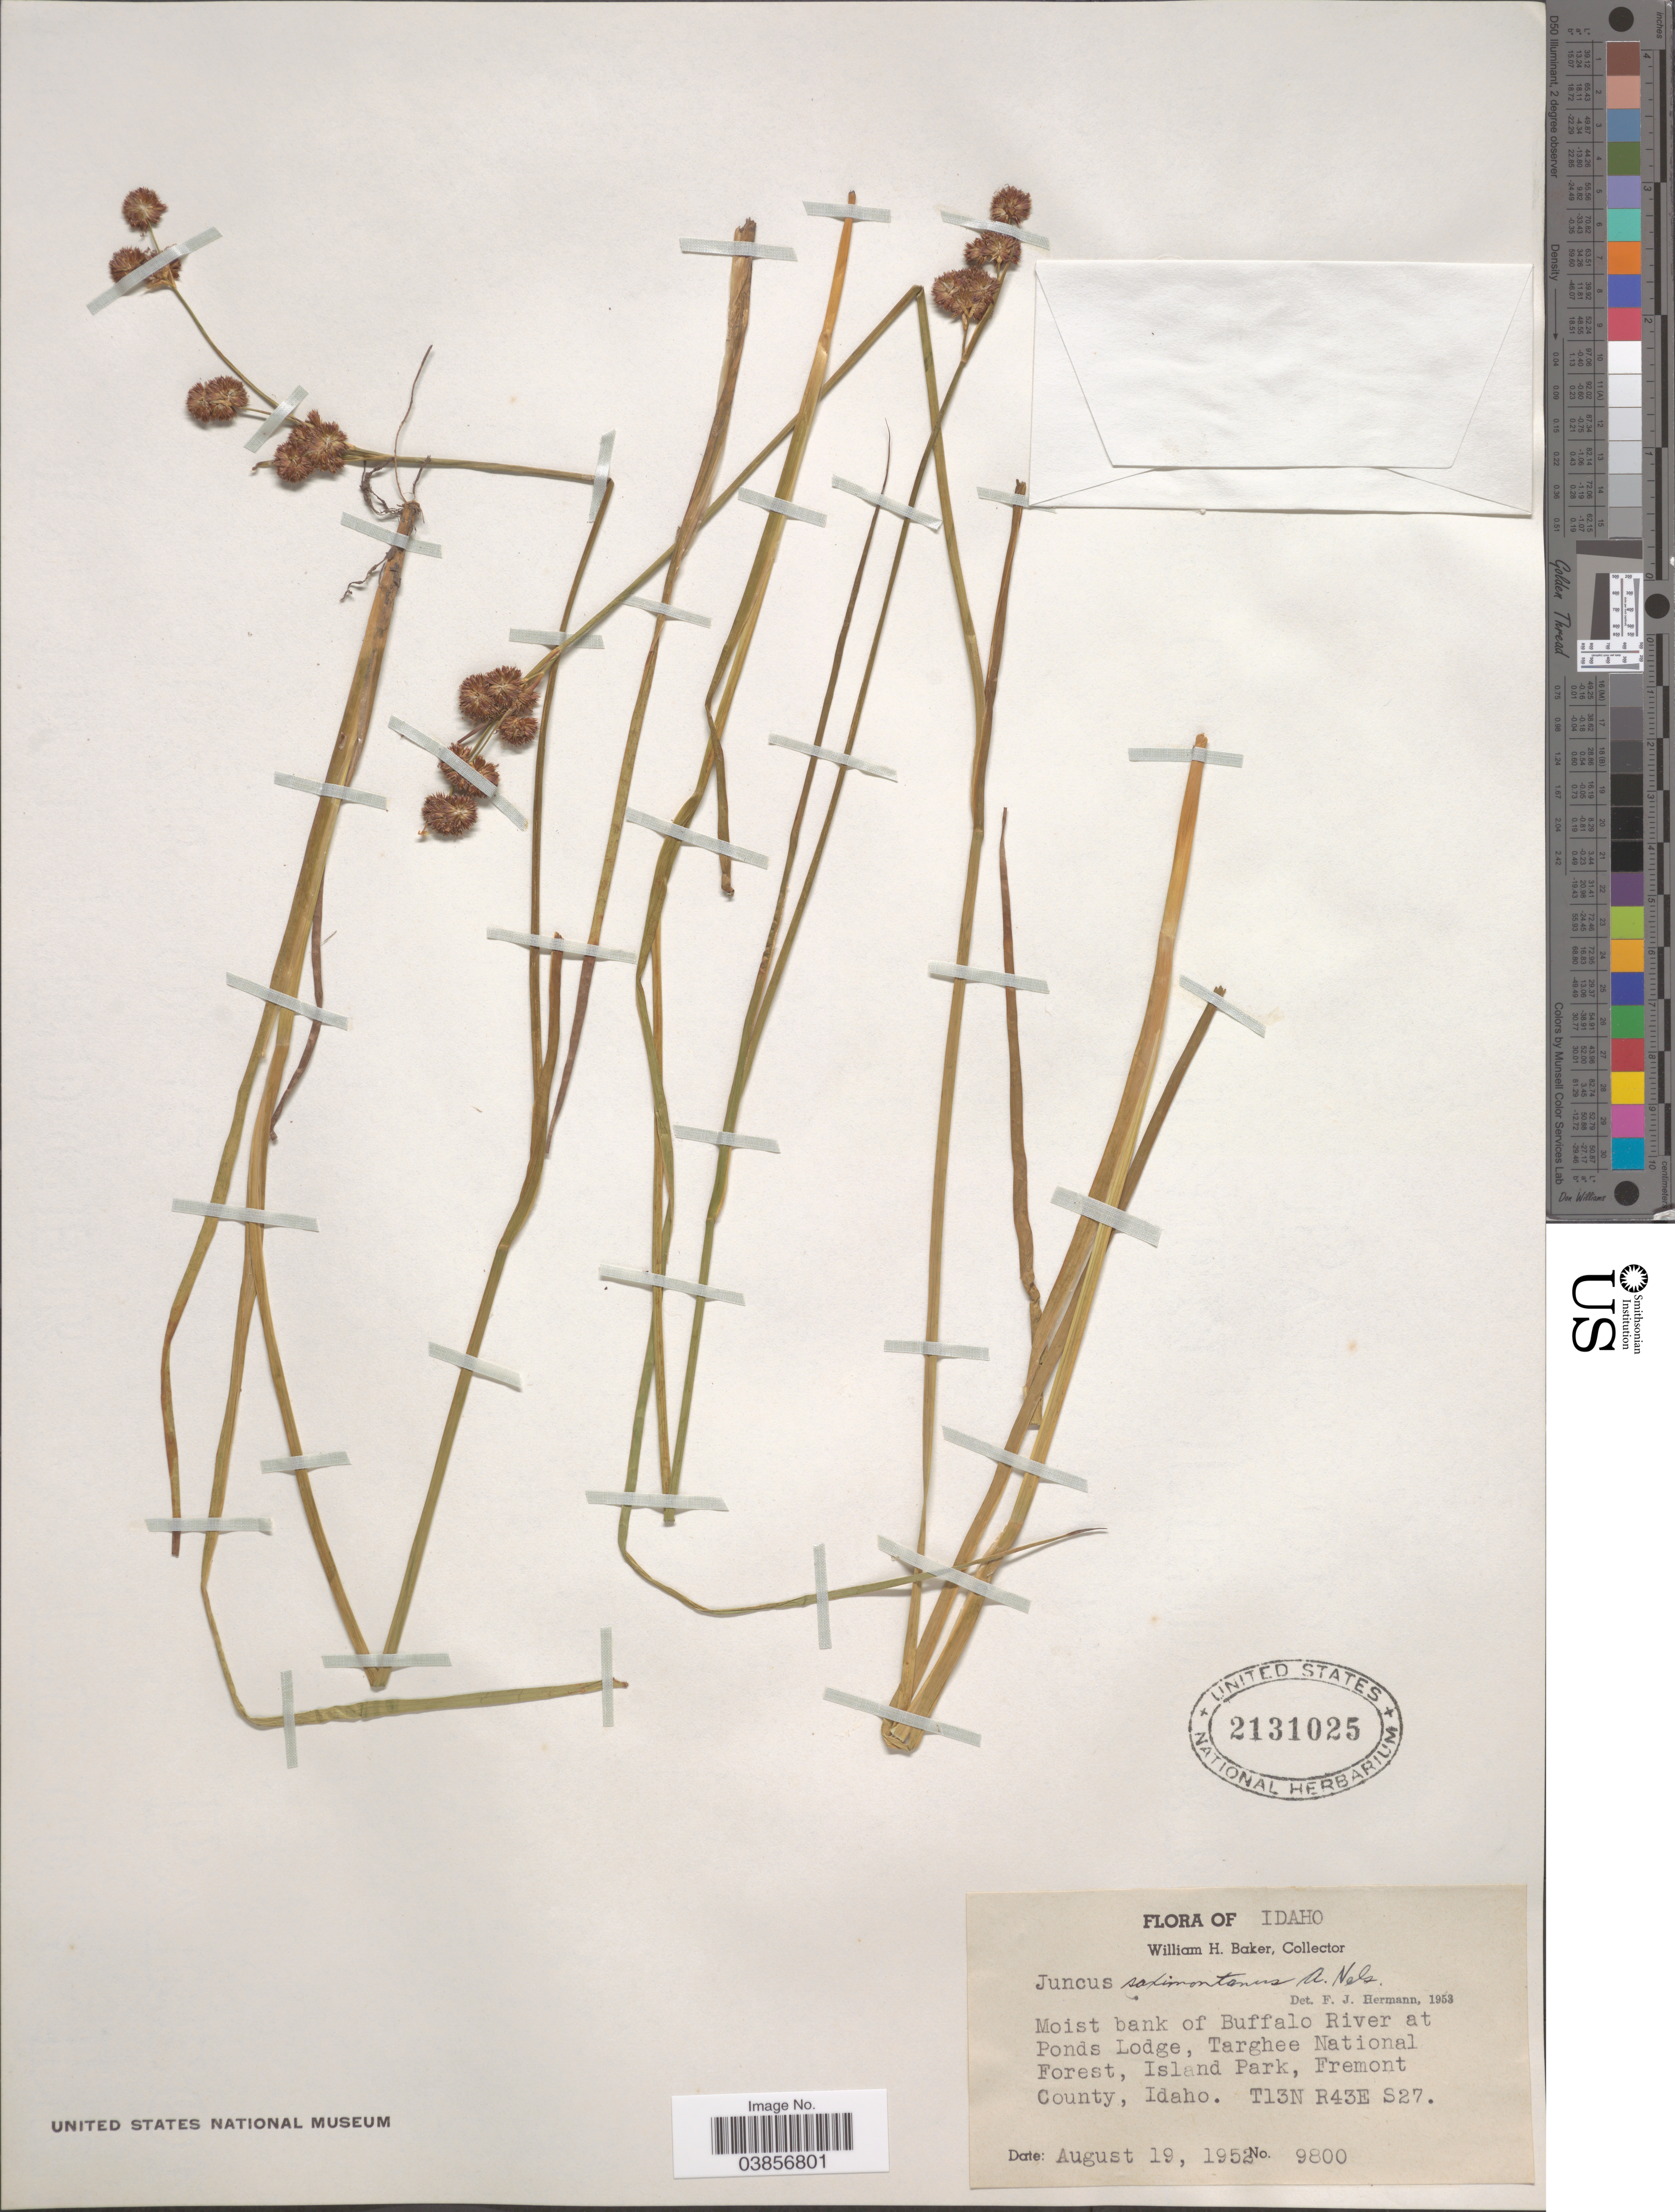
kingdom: Plantae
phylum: Tracheophyta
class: Liliopsida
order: Poales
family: Juncaceae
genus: Juncus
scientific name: Juncus saximontanus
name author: A. Nelson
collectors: W. H. Baker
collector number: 9800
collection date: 1952-08-19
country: United States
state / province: Idaho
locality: Moist bank of Buffalo River at Ponds Lodge, Targhee National Forest, Island Park, Fremont County. T13N R43E S27.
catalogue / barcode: US 2131025